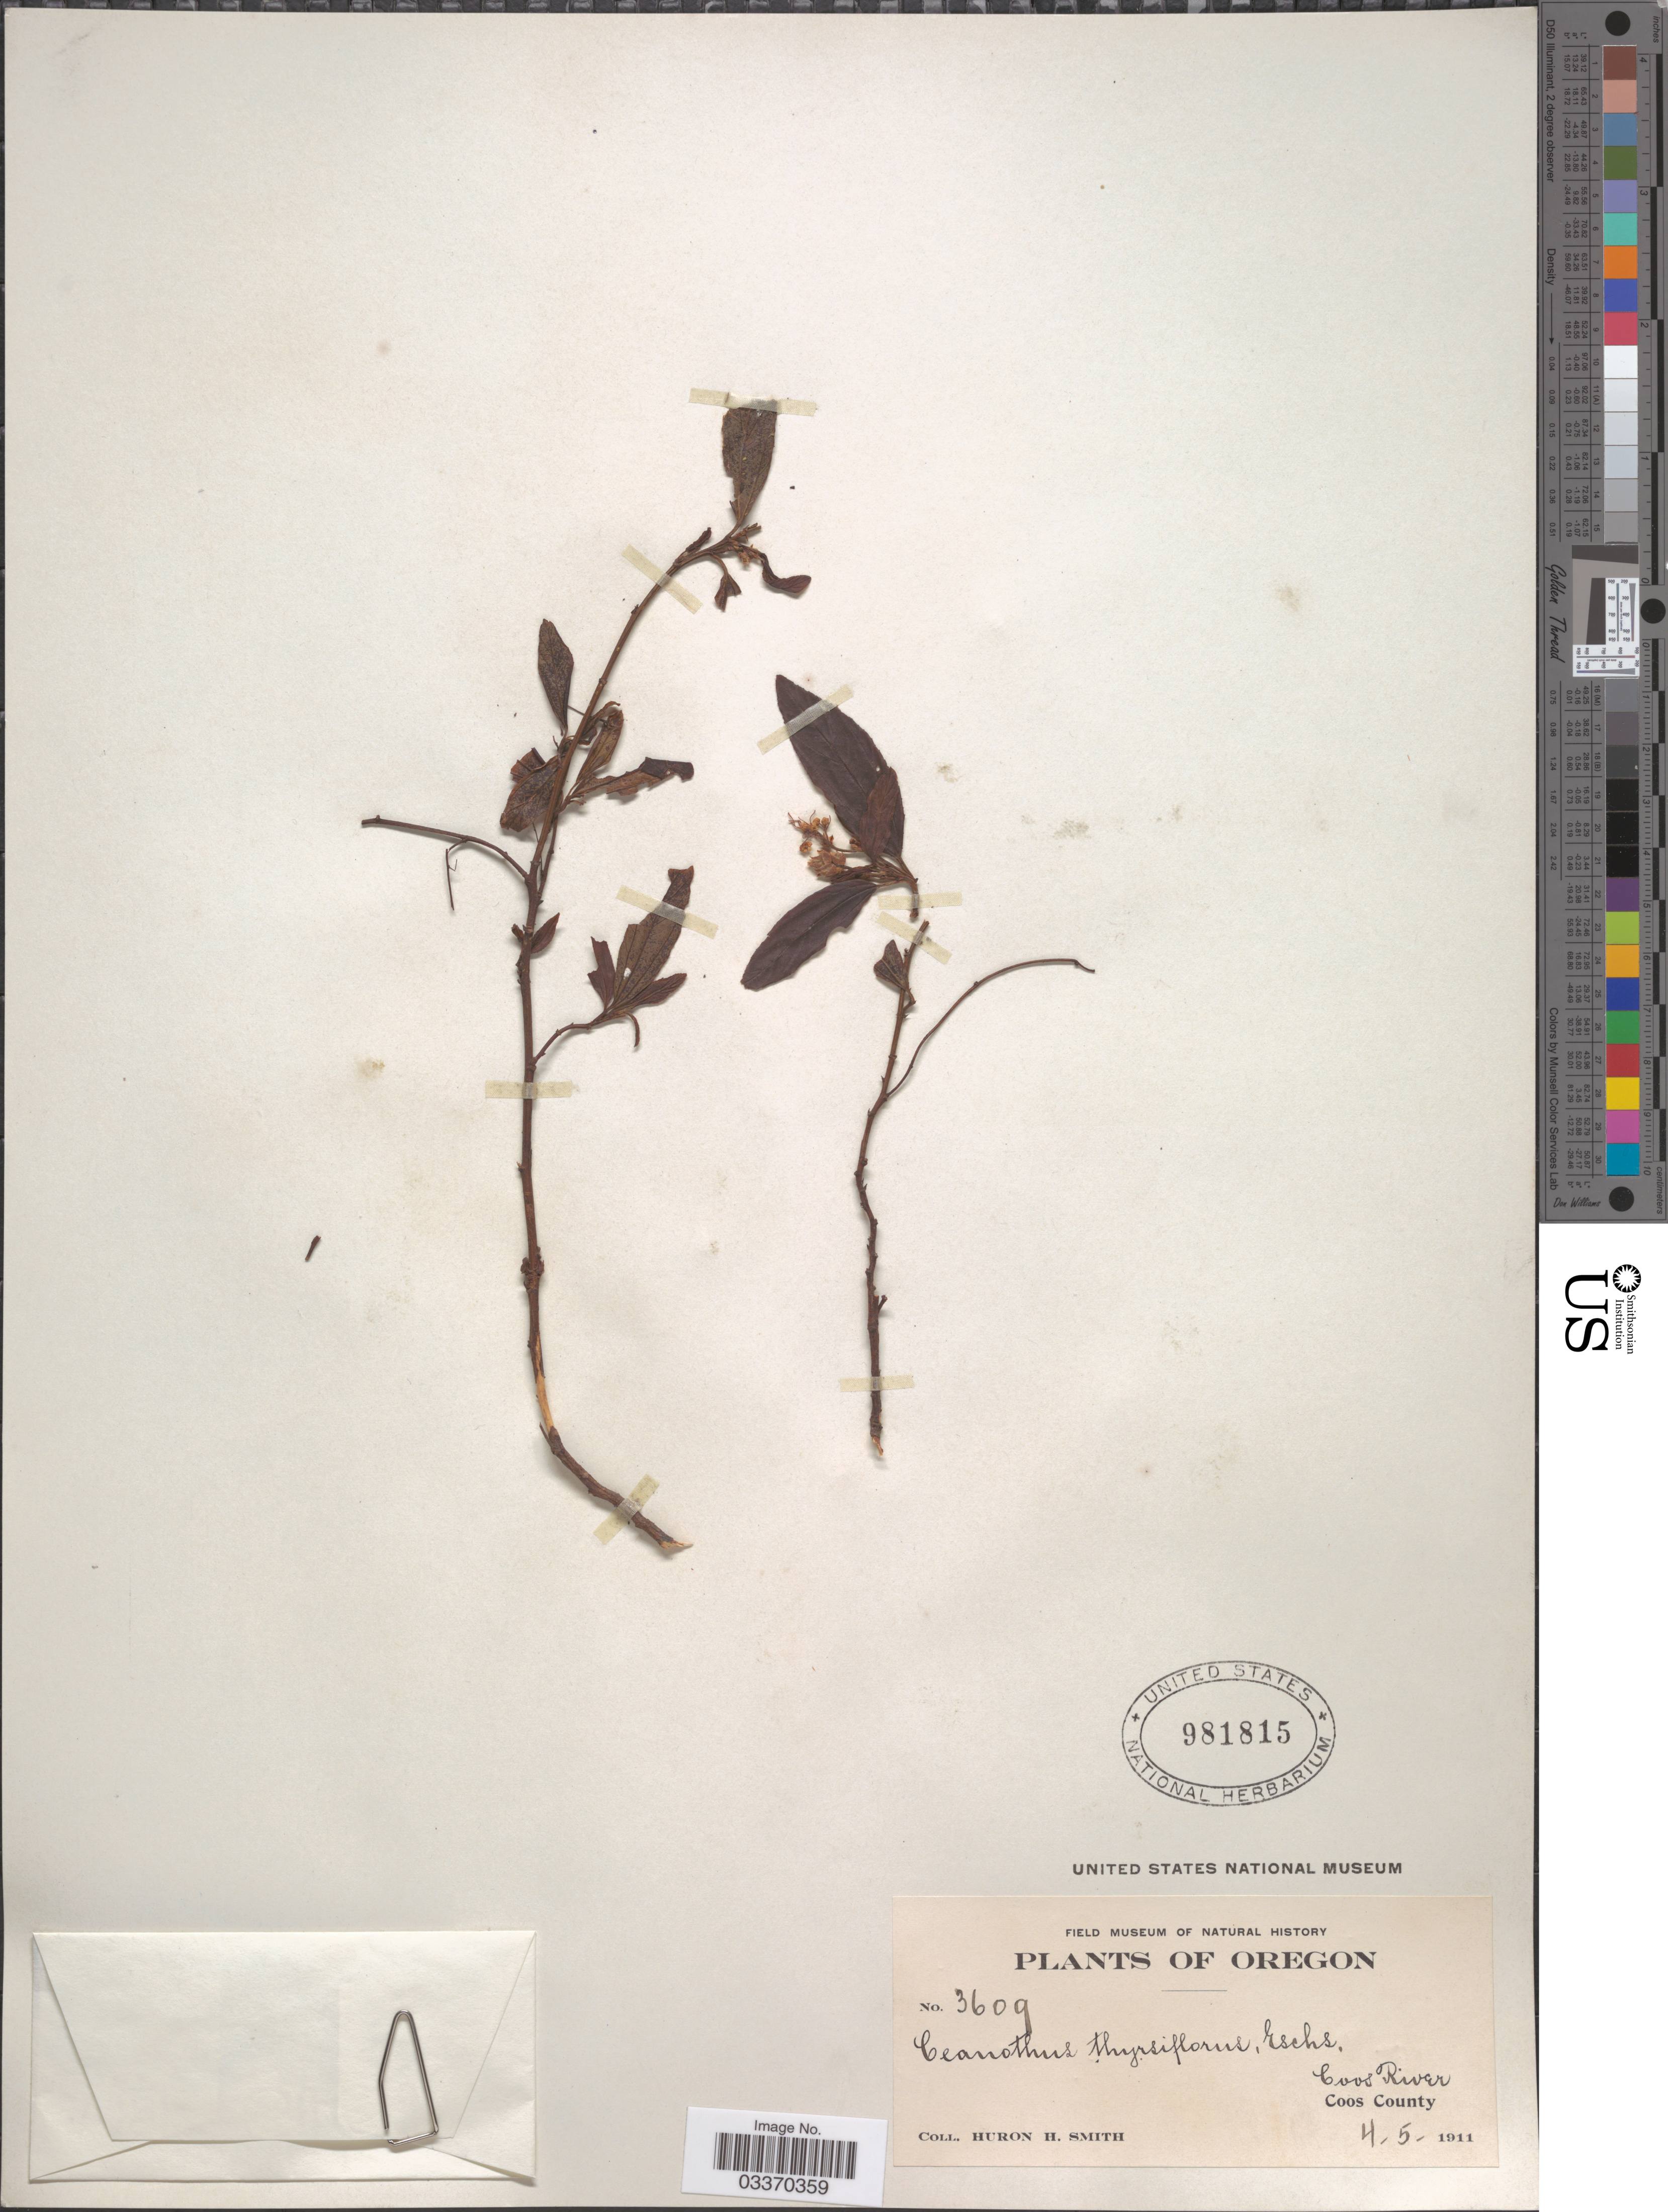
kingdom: Plantae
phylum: Tracheophyta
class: Magnoliopsida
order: Rosales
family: Rhamnaceae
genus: Ceanothus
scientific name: Ceanothus thyrsiflorus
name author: Eschsch.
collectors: Huron H. Smith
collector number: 3609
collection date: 1911-04-05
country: United States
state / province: Oregon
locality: Coos River. Coos County.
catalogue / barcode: US 981815